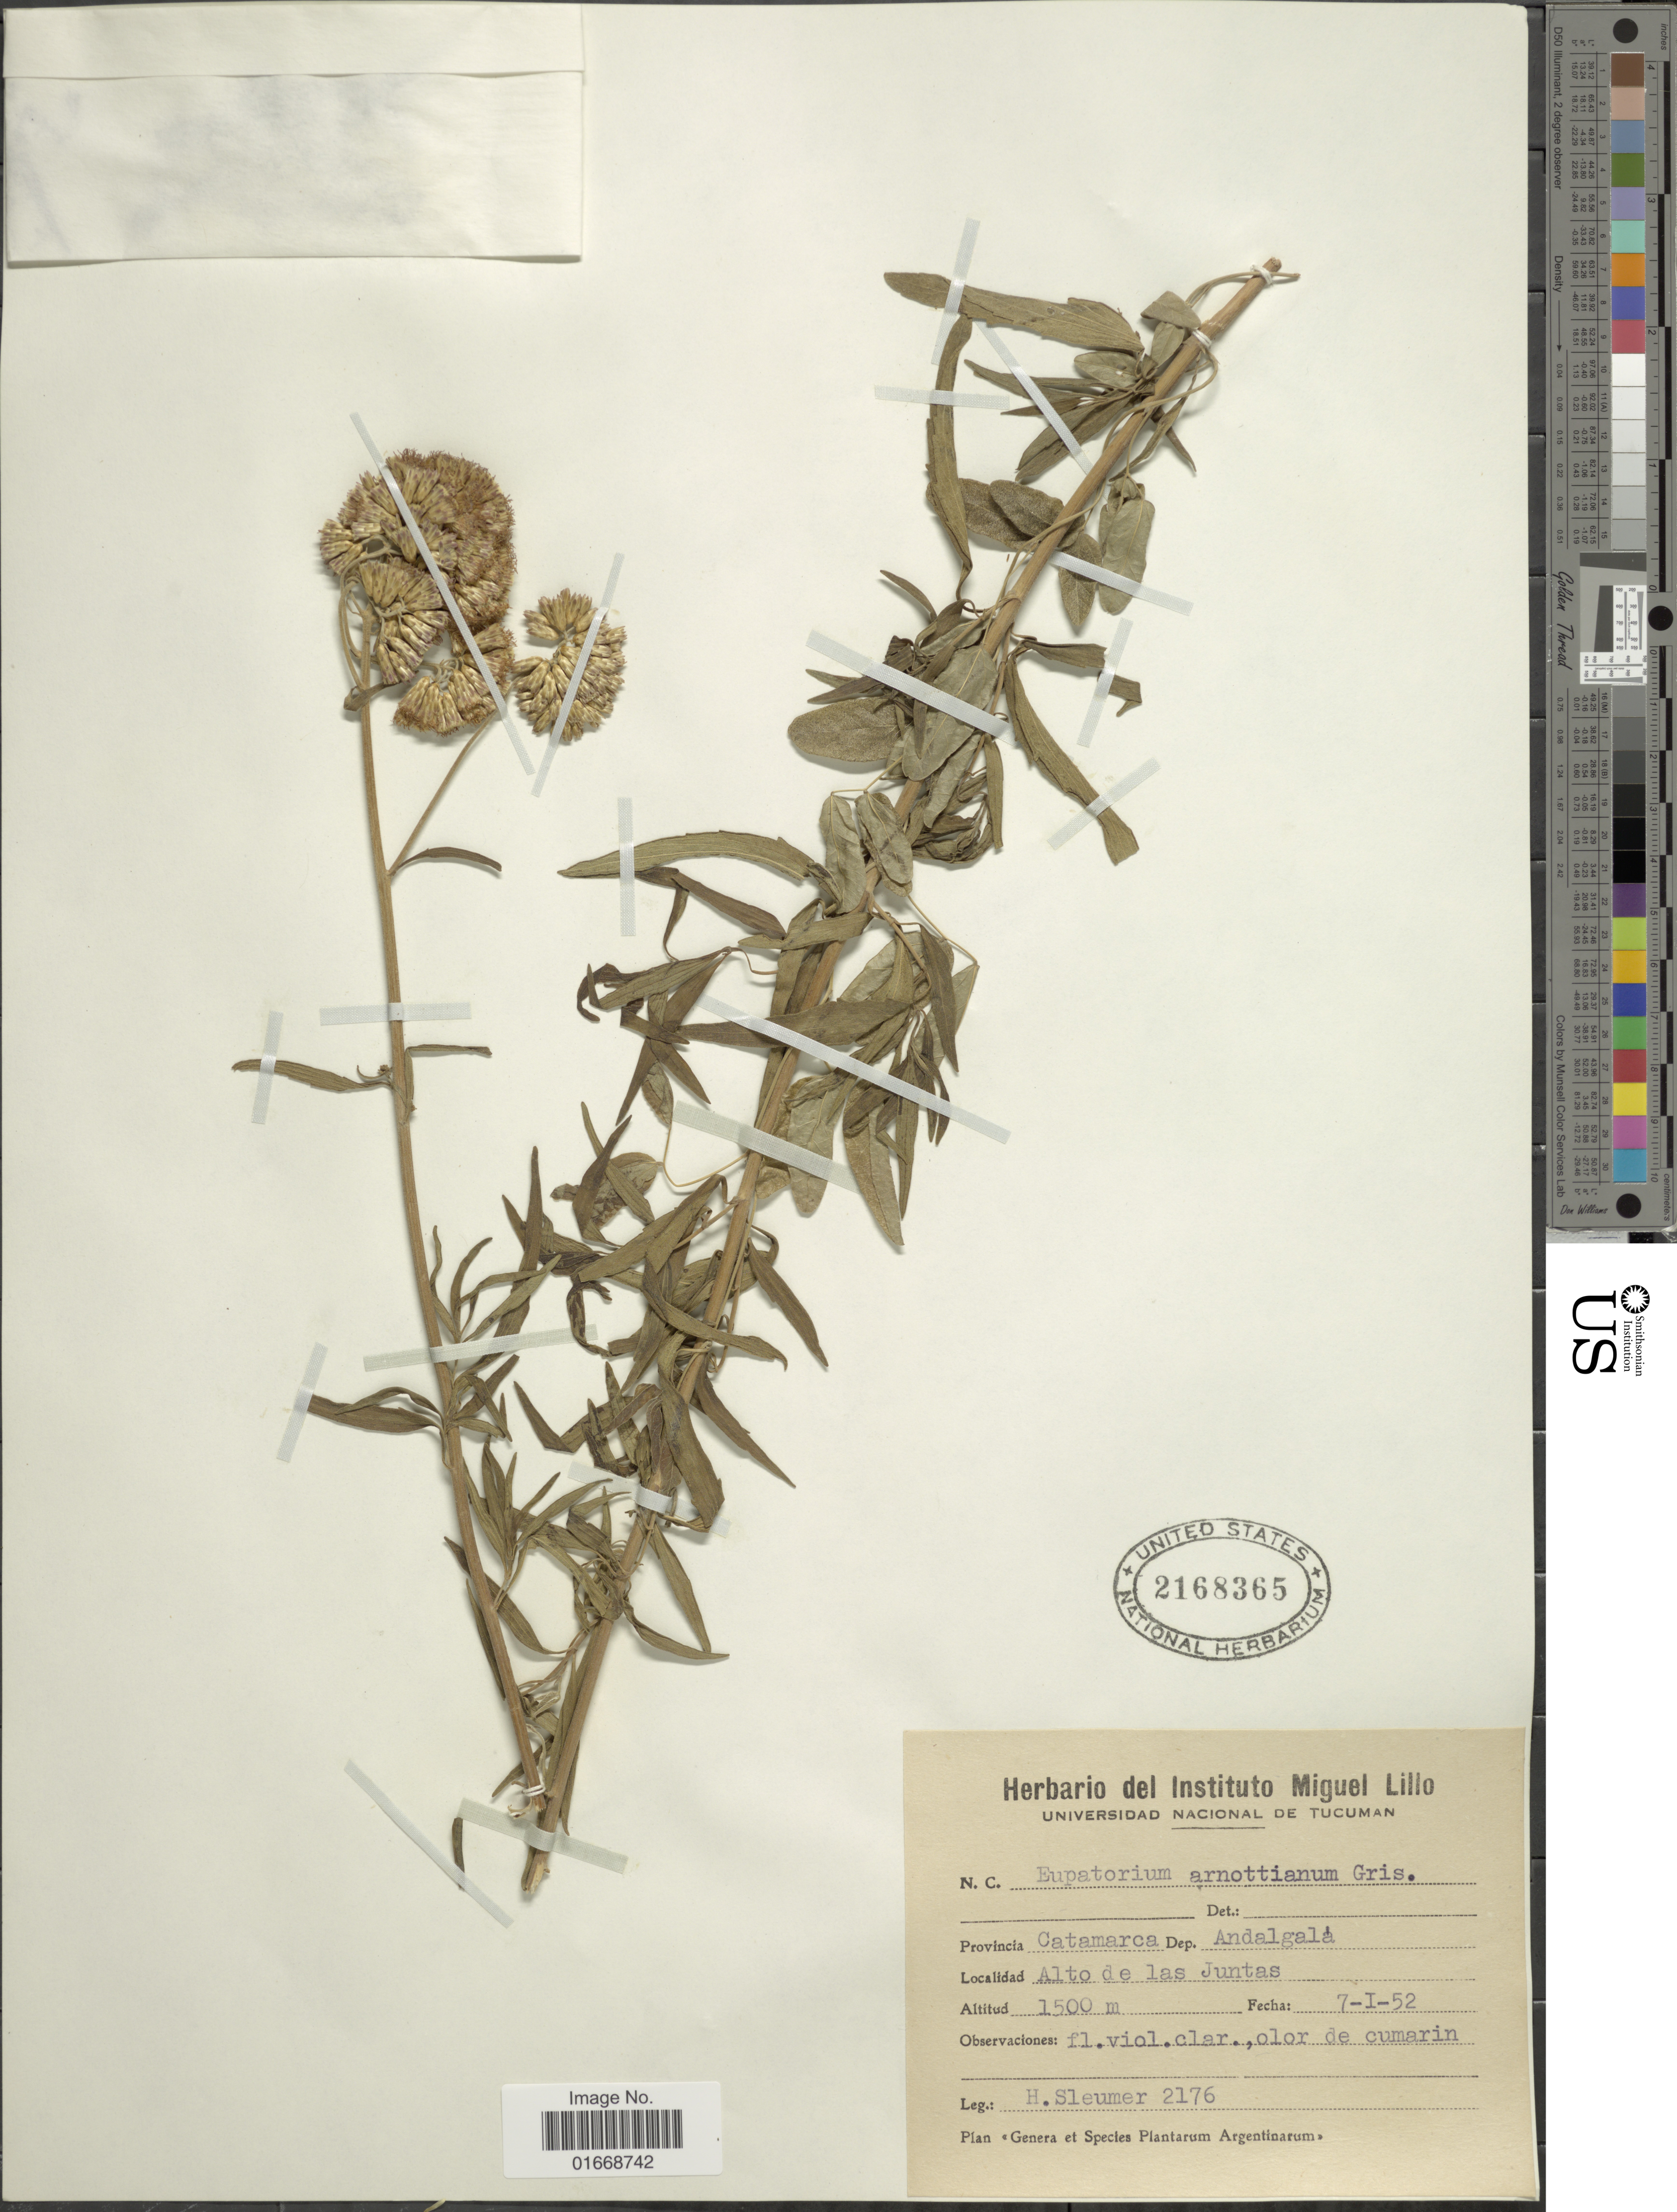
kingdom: Plantae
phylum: Tracheophyta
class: Magnoliopsida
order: Asterales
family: Asteraceae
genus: Chromolaena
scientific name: Chromolaena arnottiana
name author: (Griseb.) R.M. King & H. Rob.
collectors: H. O. Sleumer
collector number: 2176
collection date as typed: Transcribed d/m/y: 7/1/52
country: Argentina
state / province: Catamarca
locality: Provincia Catamarca, Dep. Andalgala, Alto de las Juntas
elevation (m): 1500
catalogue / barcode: US 2168365